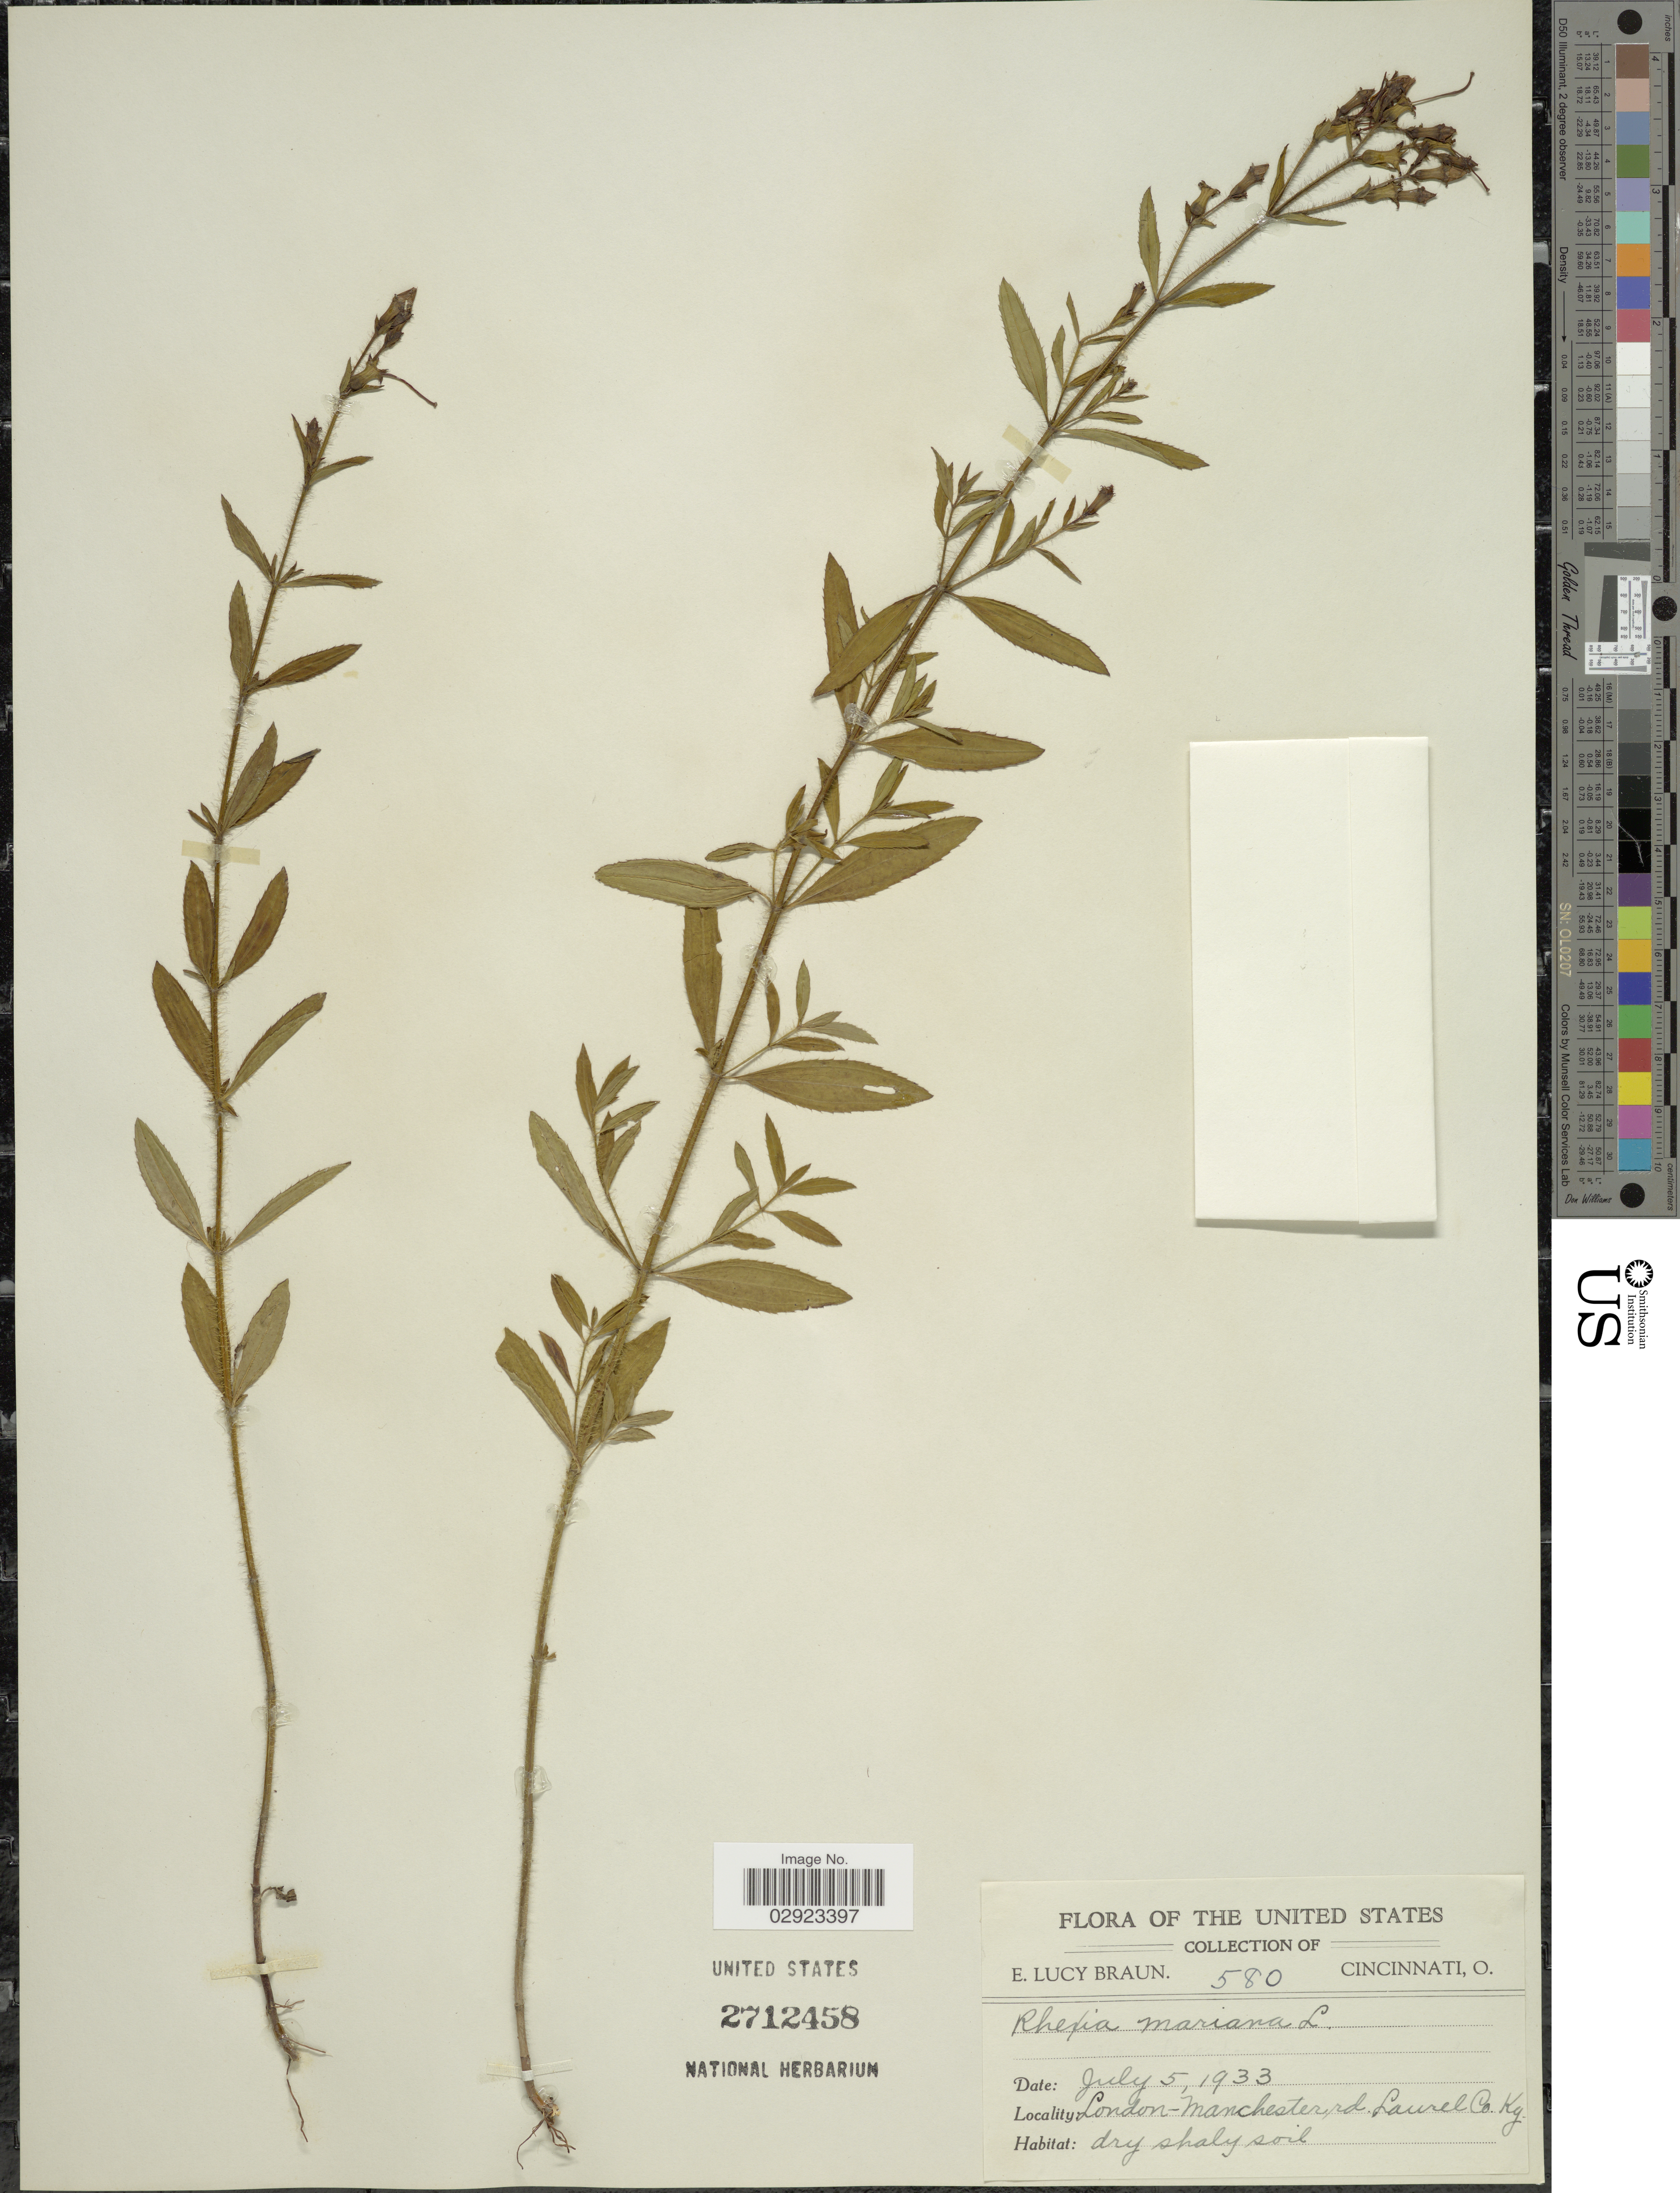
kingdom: Plantae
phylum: Tracheophyta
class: Magnoliopsida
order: Myrtales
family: Melastomataceae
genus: Rhexia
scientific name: Rhexia mariana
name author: L.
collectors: E. L. Braun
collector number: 580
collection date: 1933-07-05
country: United States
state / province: Kentucky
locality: London - Manchester rd. Laurel Co.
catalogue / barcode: US 2712458